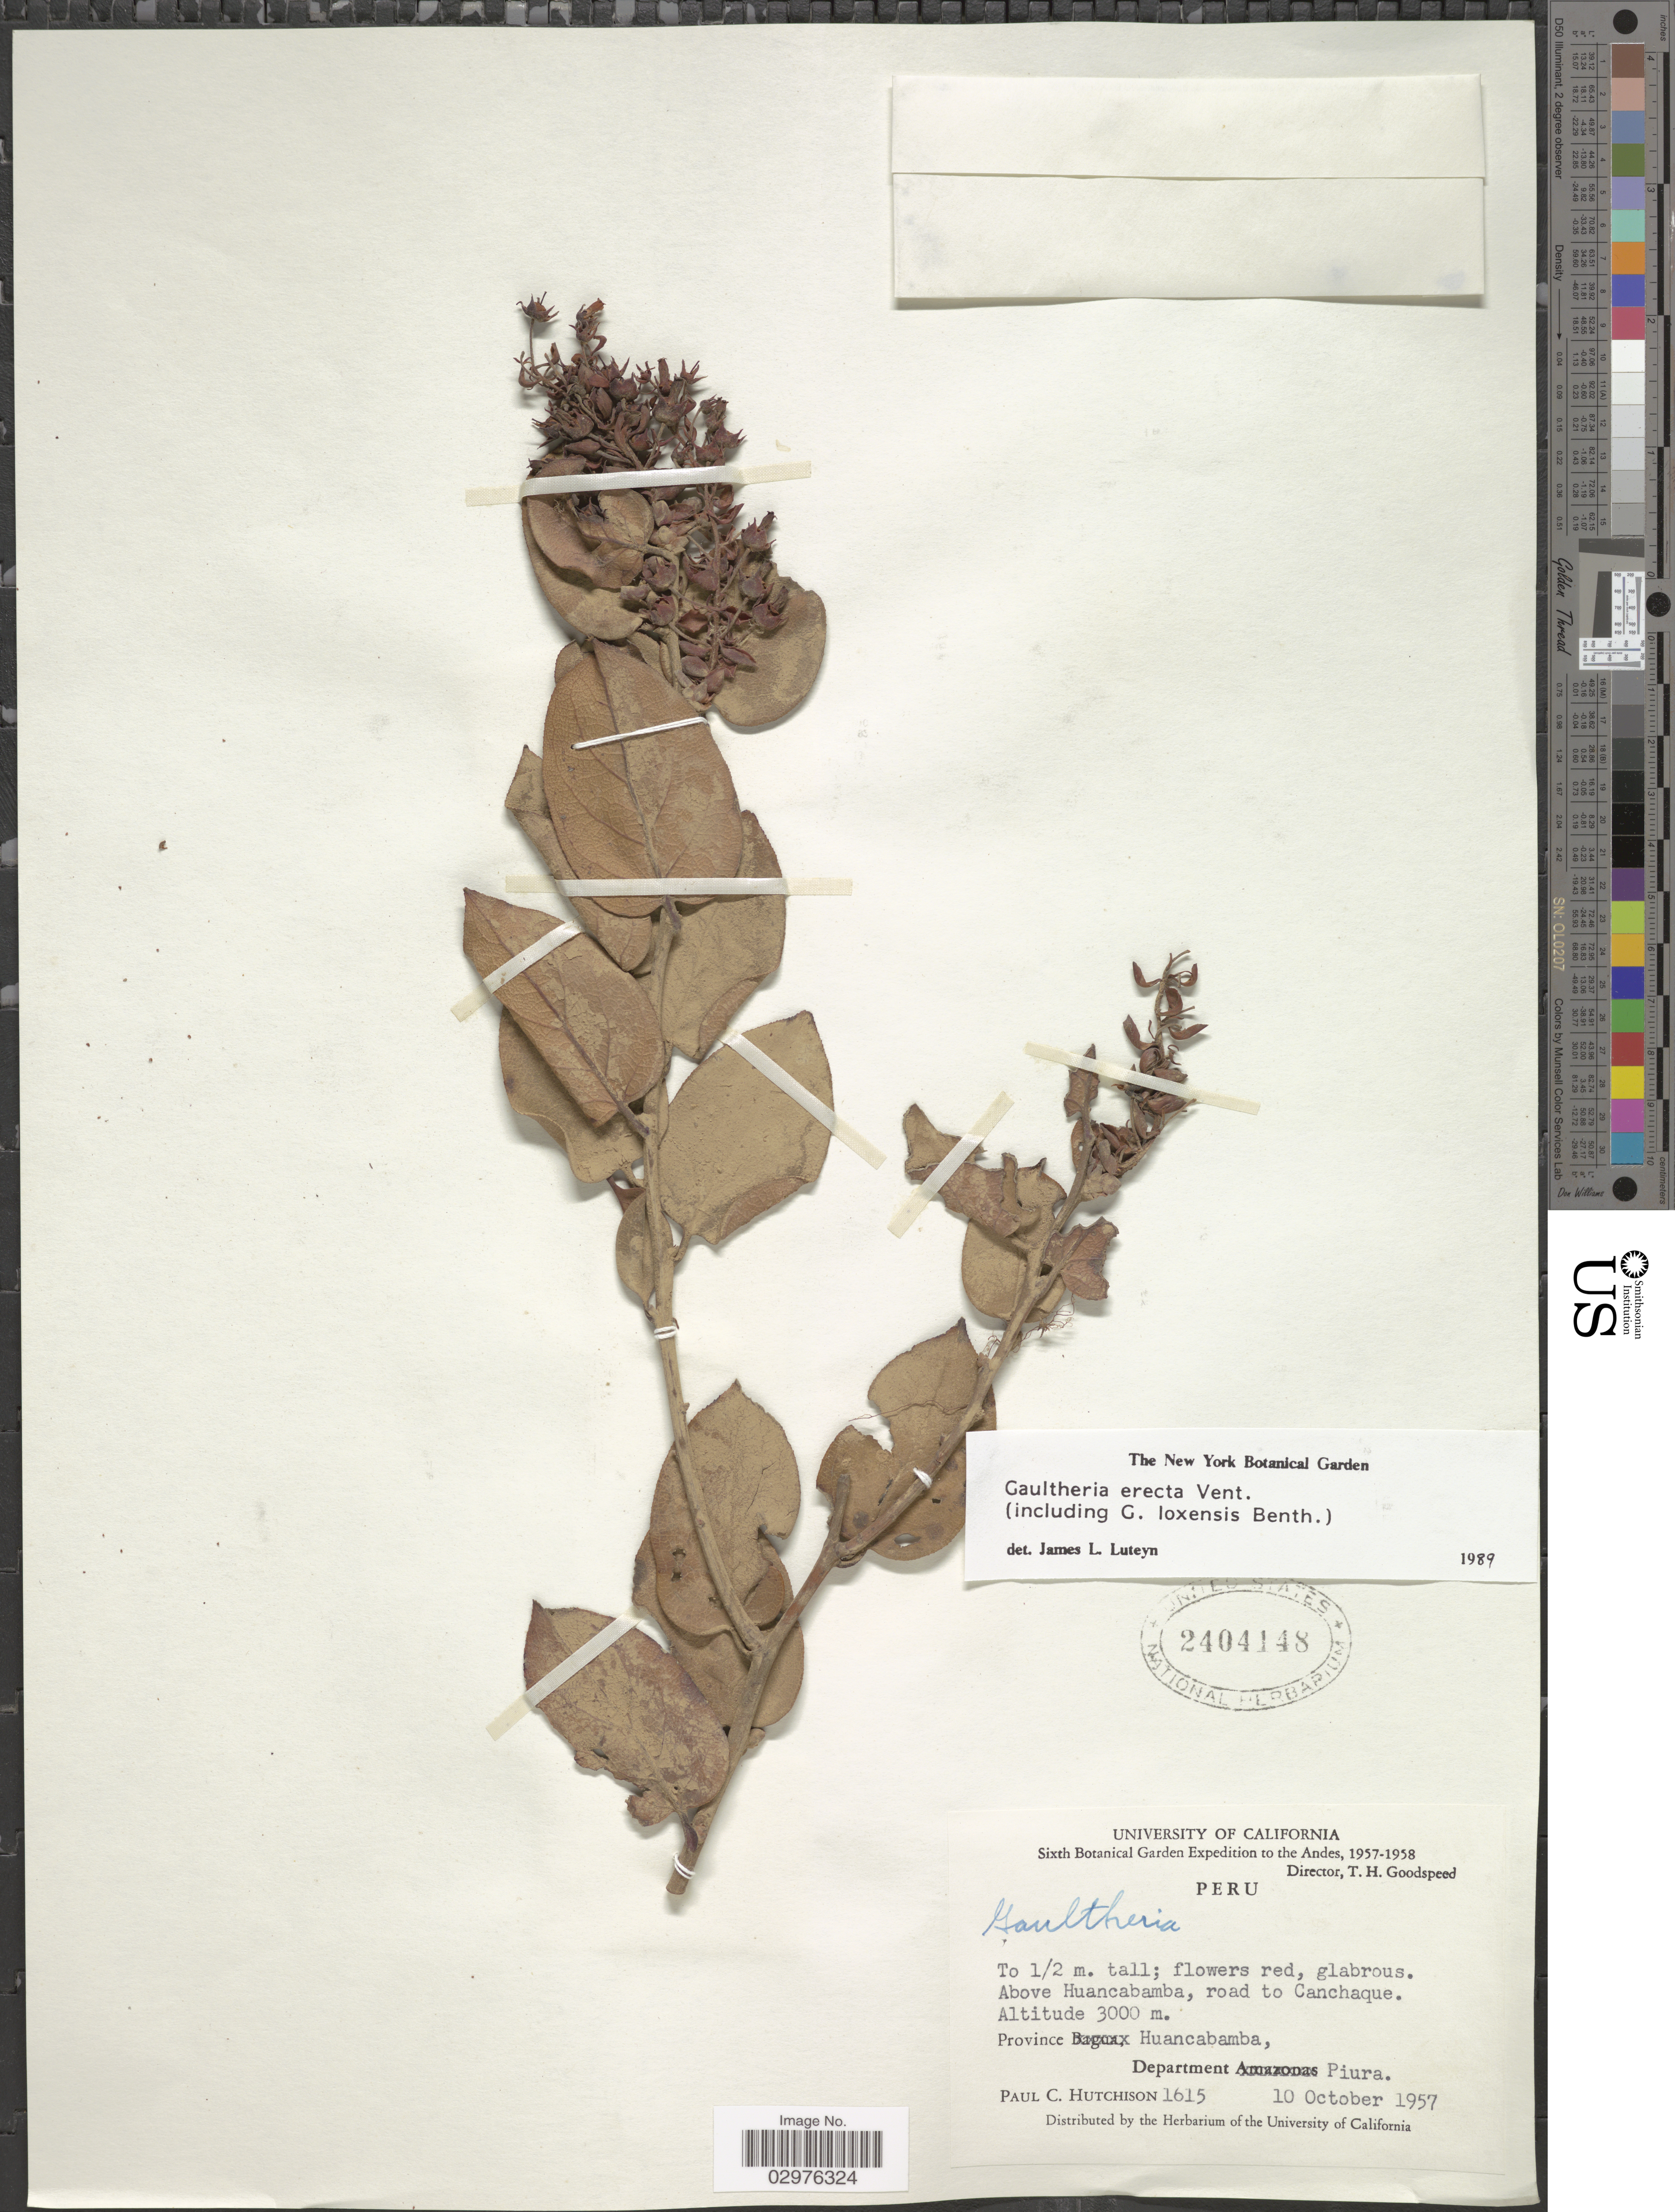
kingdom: Plantae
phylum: Tracheophyta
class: Magnoliopsida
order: Ericales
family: Ericaceae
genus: Gaultheria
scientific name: Gaultheria erecta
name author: Vent.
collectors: P. C. Hutchison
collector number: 1615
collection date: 1957-10-10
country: Peru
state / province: Piura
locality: The Andes. Above Huancabamba, road to Canchaque. Province Huancabamba, Department Piura.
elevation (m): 3000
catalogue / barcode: US 2404148